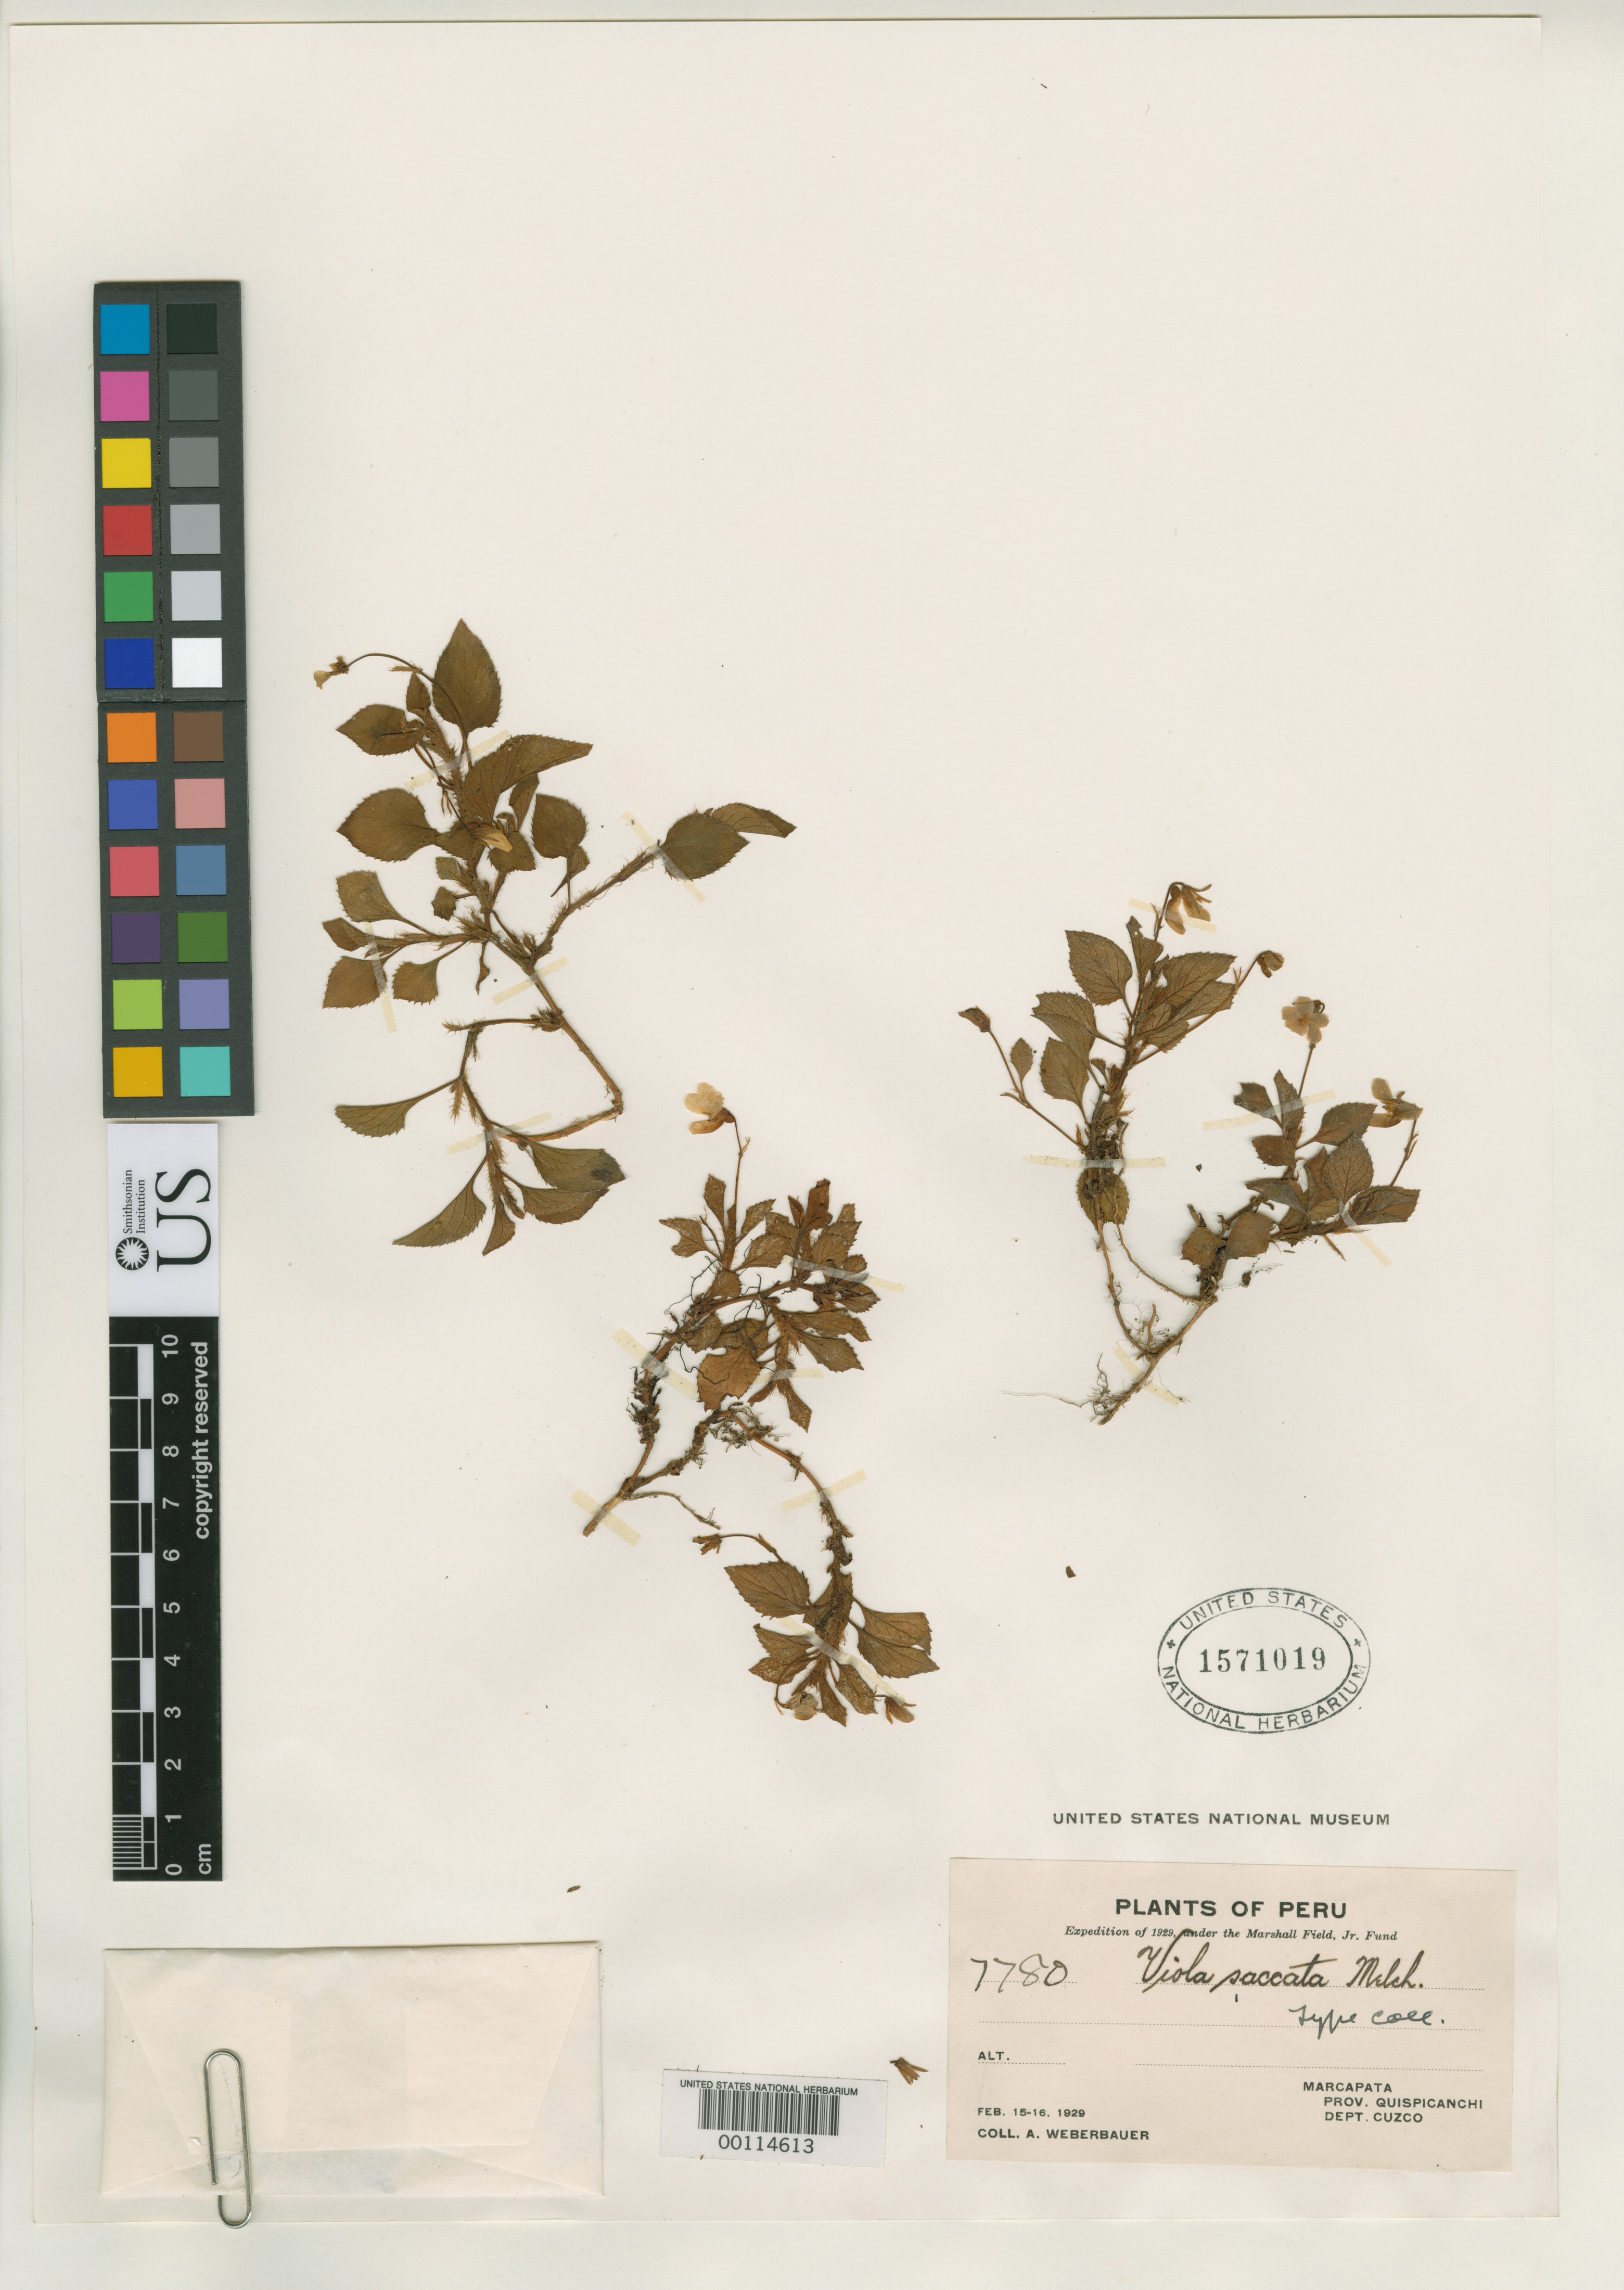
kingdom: Plantae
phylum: Tracheophyta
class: Magnoliopsida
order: Malpighiales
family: Violaceae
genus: Viola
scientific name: Viola saccata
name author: Melch.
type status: Type Collection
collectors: A. Weberbauer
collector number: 7780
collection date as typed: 15 Feb 1929 to 16 Feb 1929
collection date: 1929-02-15/1929-02-16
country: Peru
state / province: Cusco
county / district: Quispicanchis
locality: Marcapata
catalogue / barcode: US 1571019